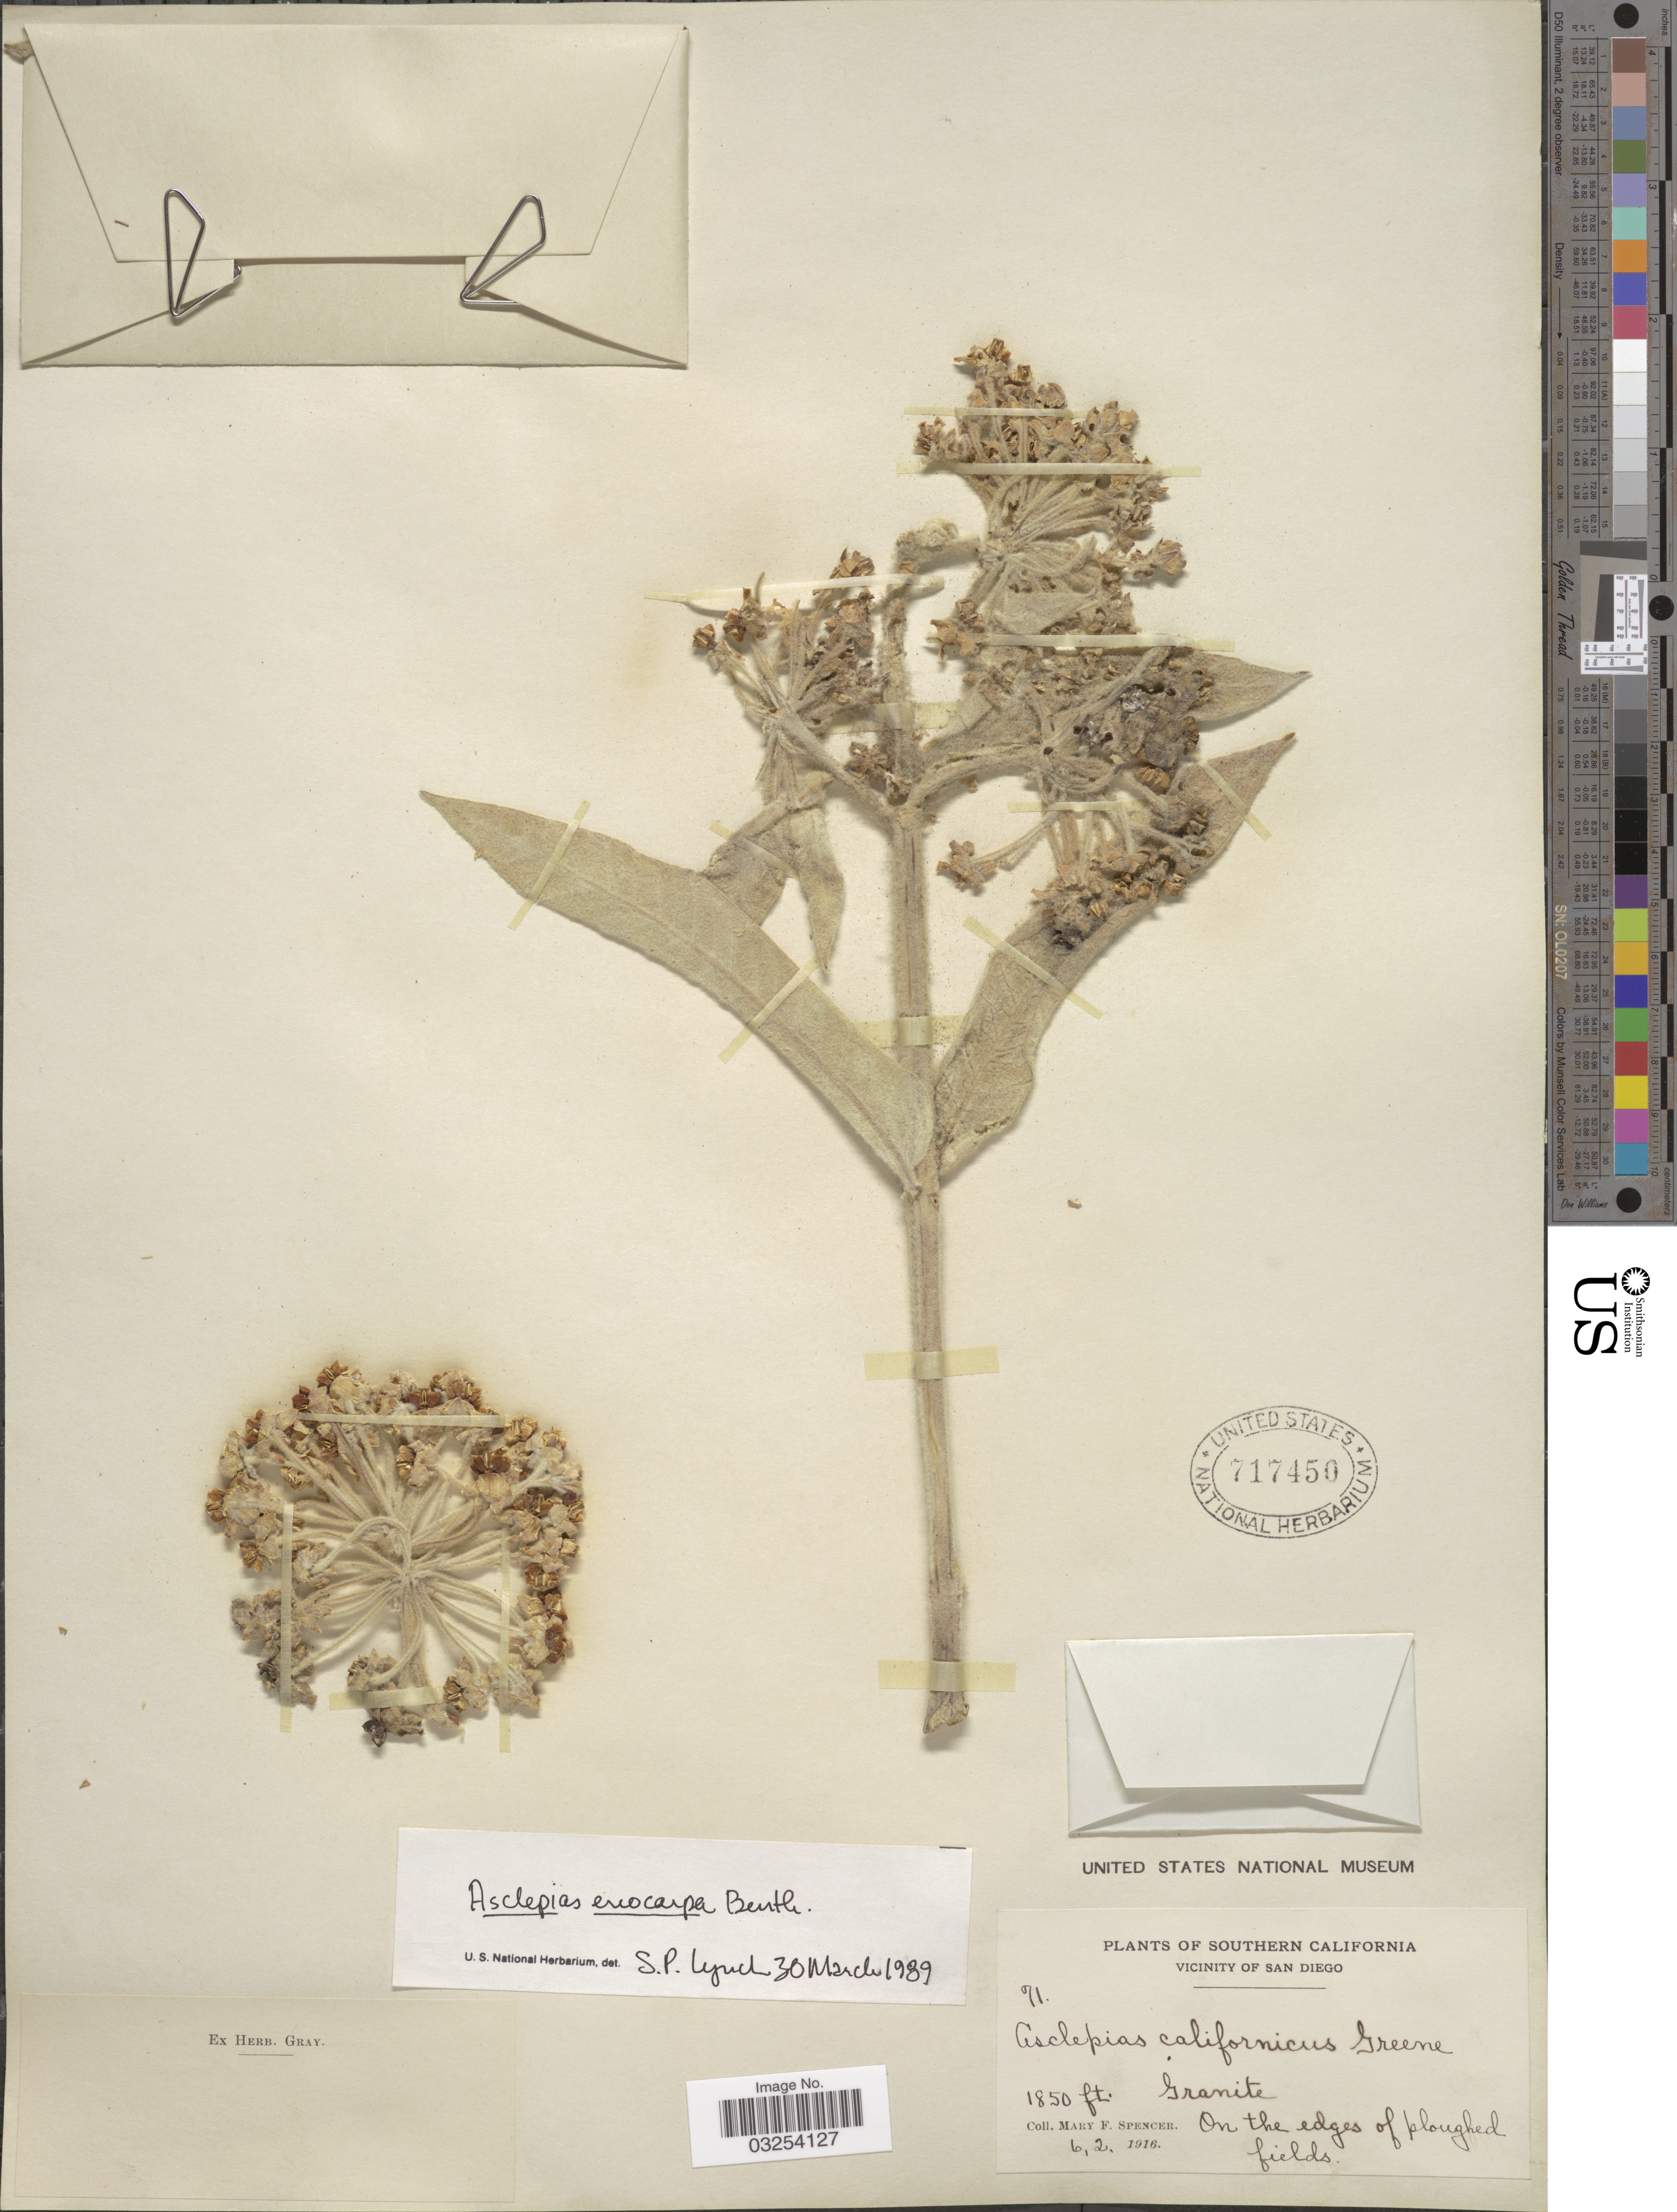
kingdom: Plantae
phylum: Tracheophyta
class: Magnoliopsida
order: Gentianales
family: Apocynaceae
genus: Asclepias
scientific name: Asclepias eriocarpa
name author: Benth.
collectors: M. Spencer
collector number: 71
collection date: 1916-06-02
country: United States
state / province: California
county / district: San Diego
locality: Southern California. Vicinity of San Diego. Granite.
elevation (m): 564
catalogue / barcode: US 717450